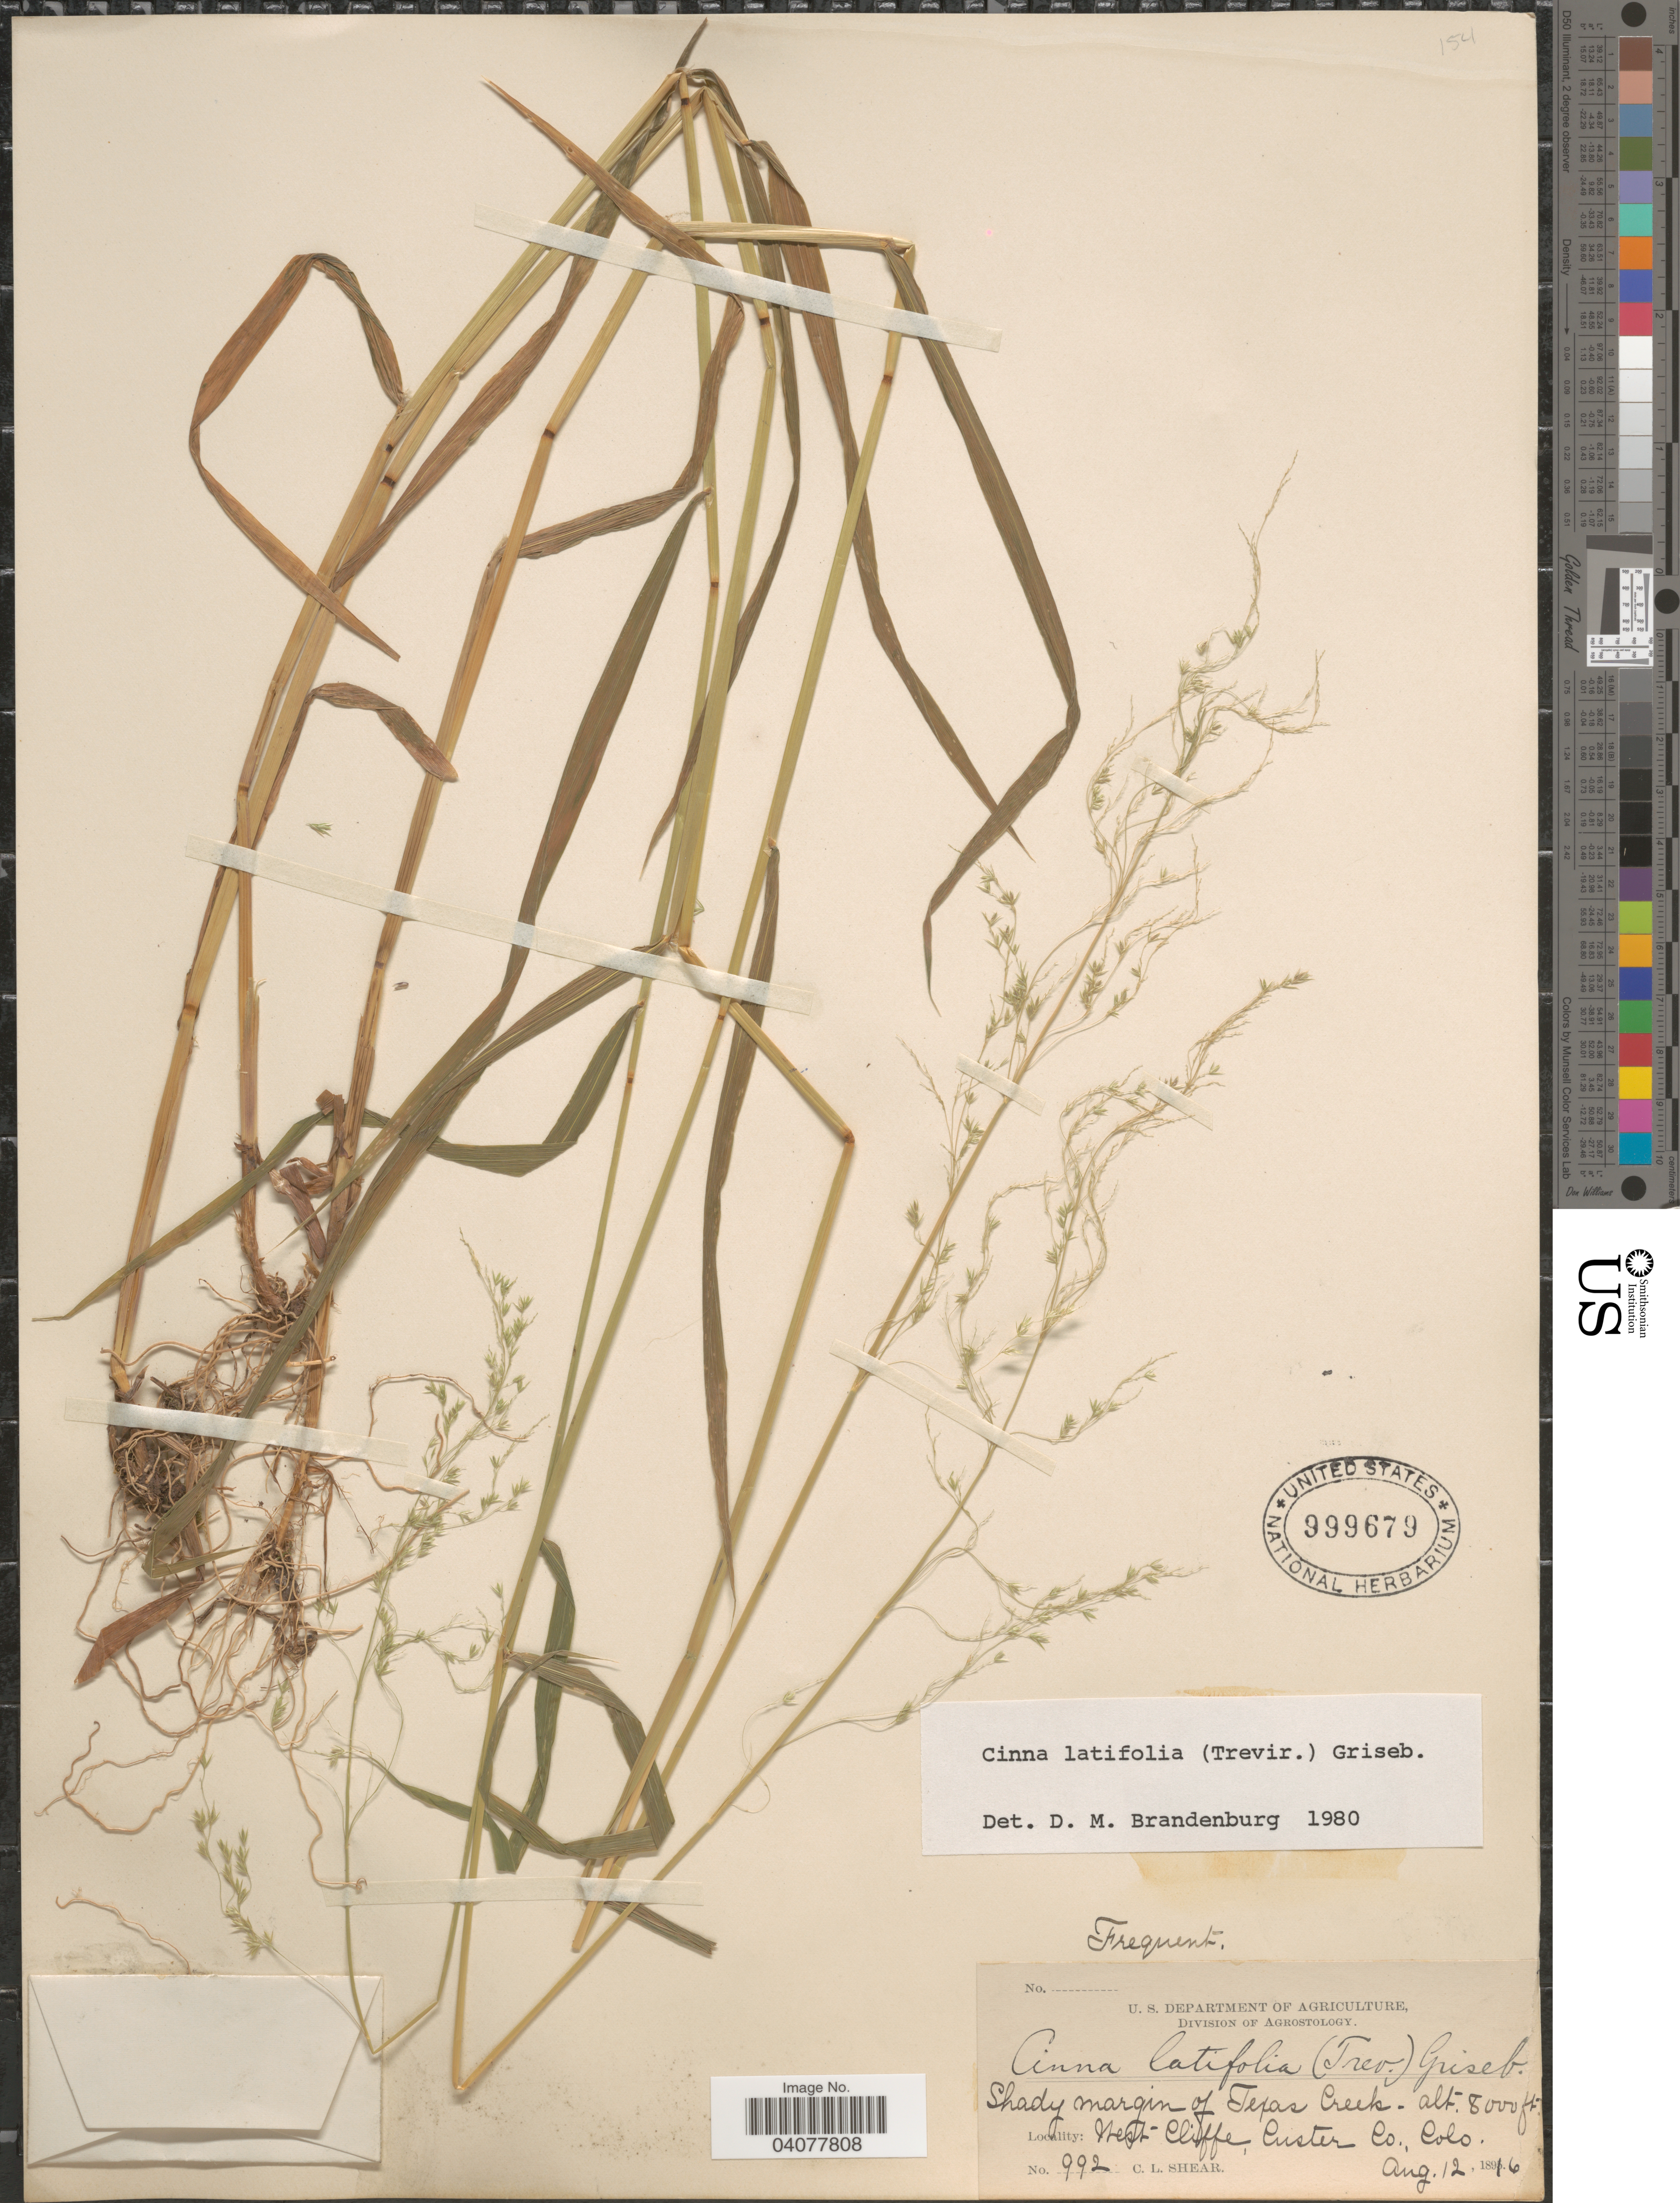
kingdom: Plantae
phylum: Tracheophyta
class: Liliopsida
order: Poales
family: Poaceae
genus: Cinna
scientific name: Cinna latifolia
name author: (Trevir. ex Goeppert) Griseb.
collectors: C. L. Shear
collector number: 992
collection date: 1816-08-12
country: United States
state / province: Colorado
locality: Frequent. Shady margin of Texas Creek. West Cliffe, Custer Co.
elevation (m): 2438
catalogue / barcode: US 999679